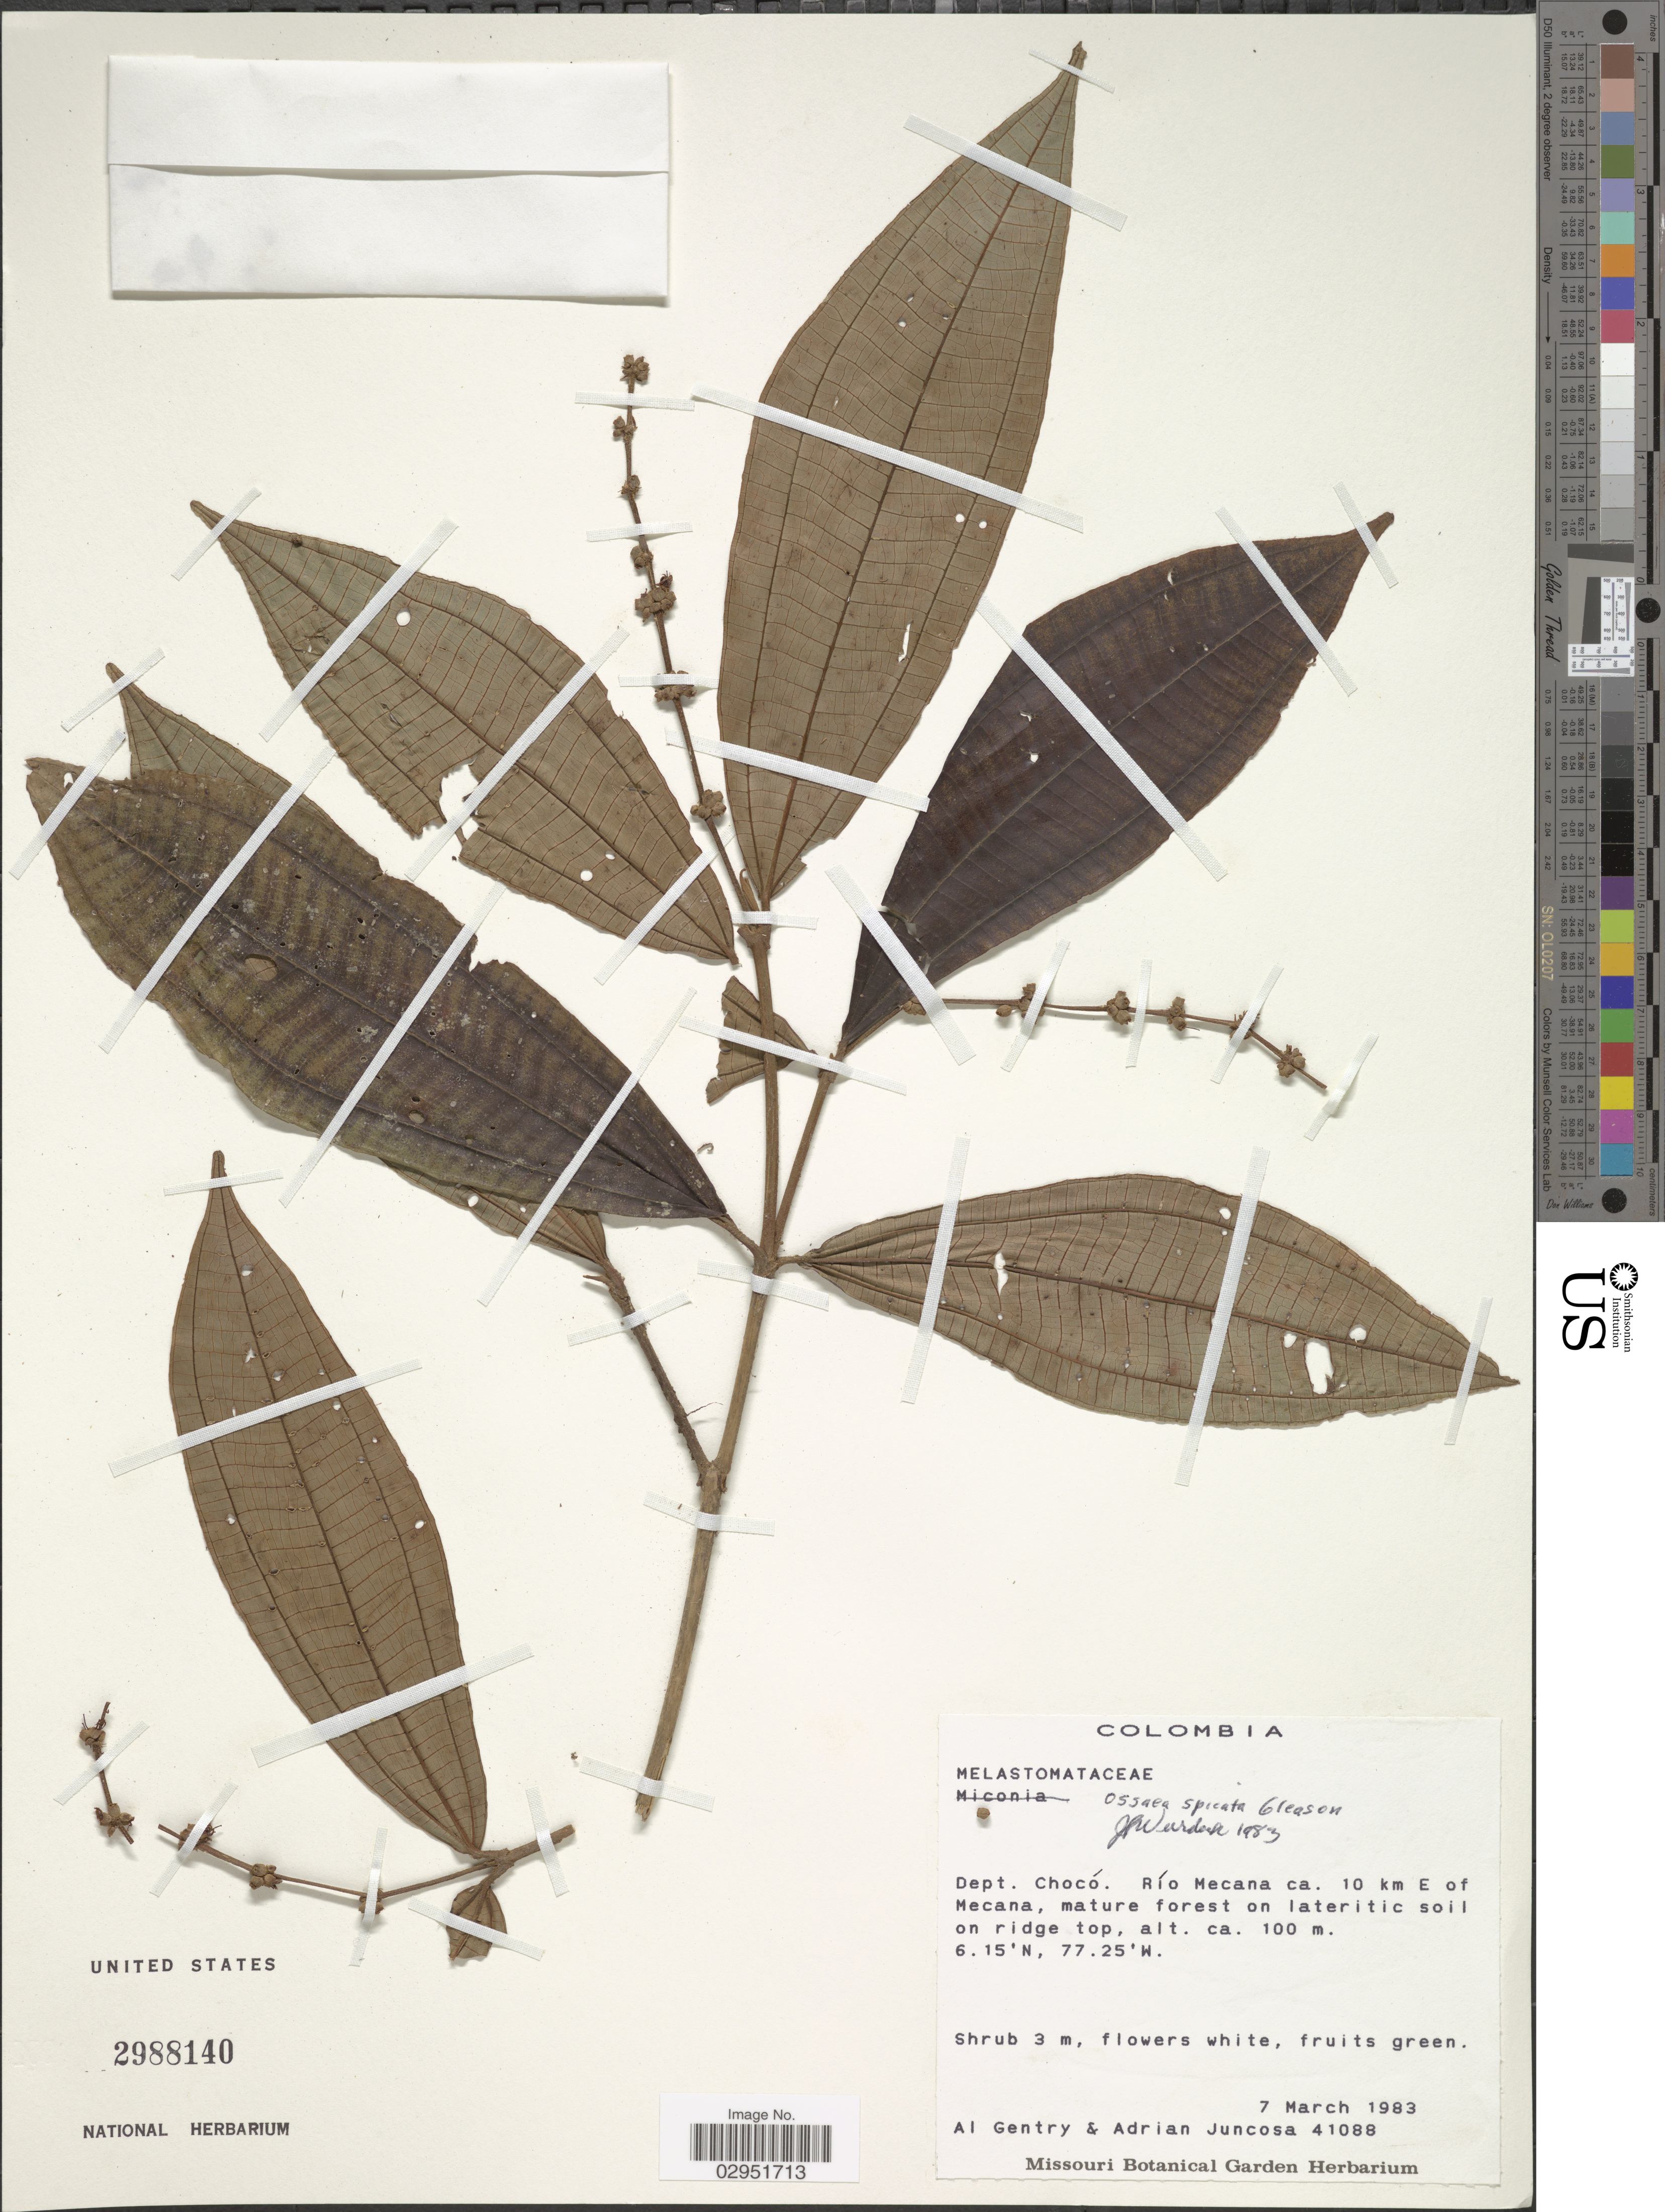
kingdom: Plantae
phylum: Tracheophyta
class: Magnoliopsida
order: Myrtales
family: Melastomataceae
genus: Ossaea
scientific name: Ossaea spicata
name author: Gleason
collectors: A. H. Gentry & A. Juncosa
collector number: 41088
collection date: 1983-03-07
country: Colombia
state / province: Chocó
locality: Dept. Chocó. Río Mecana ca. 10 km E of Mecana.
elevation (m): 100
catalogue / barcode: US 2988140